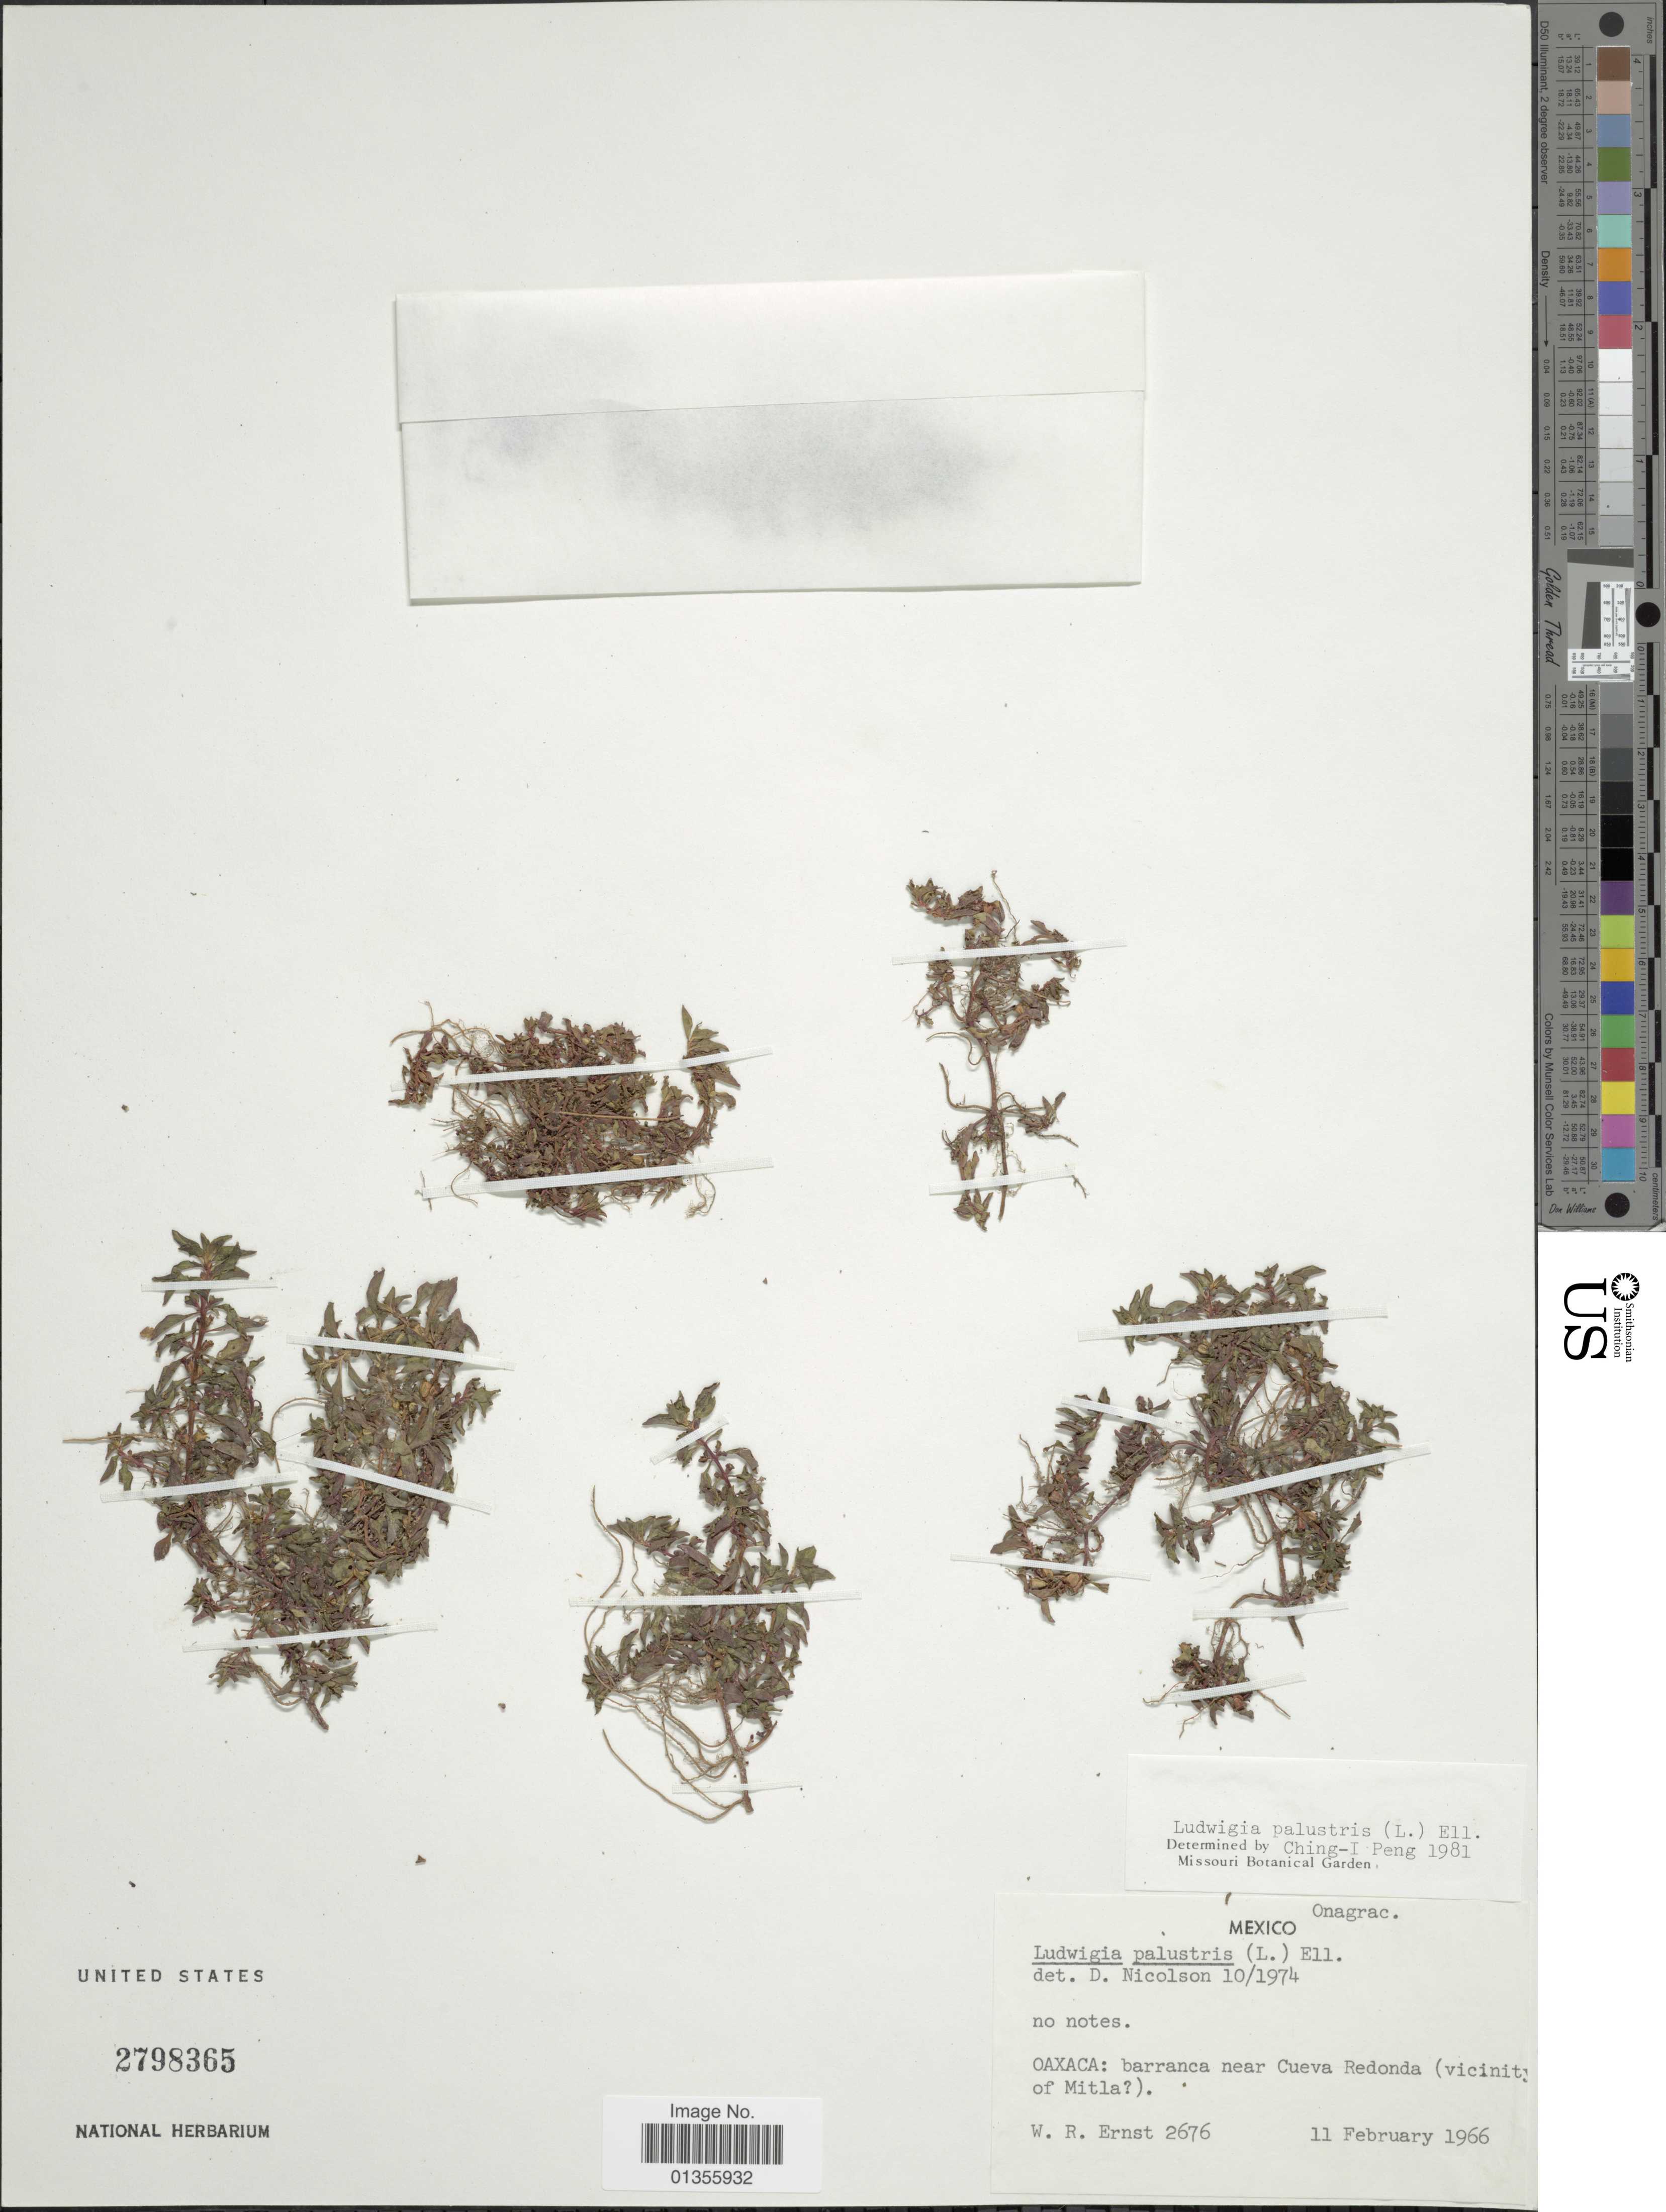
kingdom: Plantae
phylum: Tracheophyta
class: Magnoliopsida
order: Myrtales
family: Onagraceae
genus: Ludwigia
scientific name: Ludwigia palustris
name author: (L.) Elliott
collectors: W. R. Ernst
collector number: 2676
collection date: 1966-02-11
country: Mexico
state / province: Oaxaca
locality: Barranca near Cueva Redonda (vicinity of Mitla)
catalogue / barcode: US 2798365